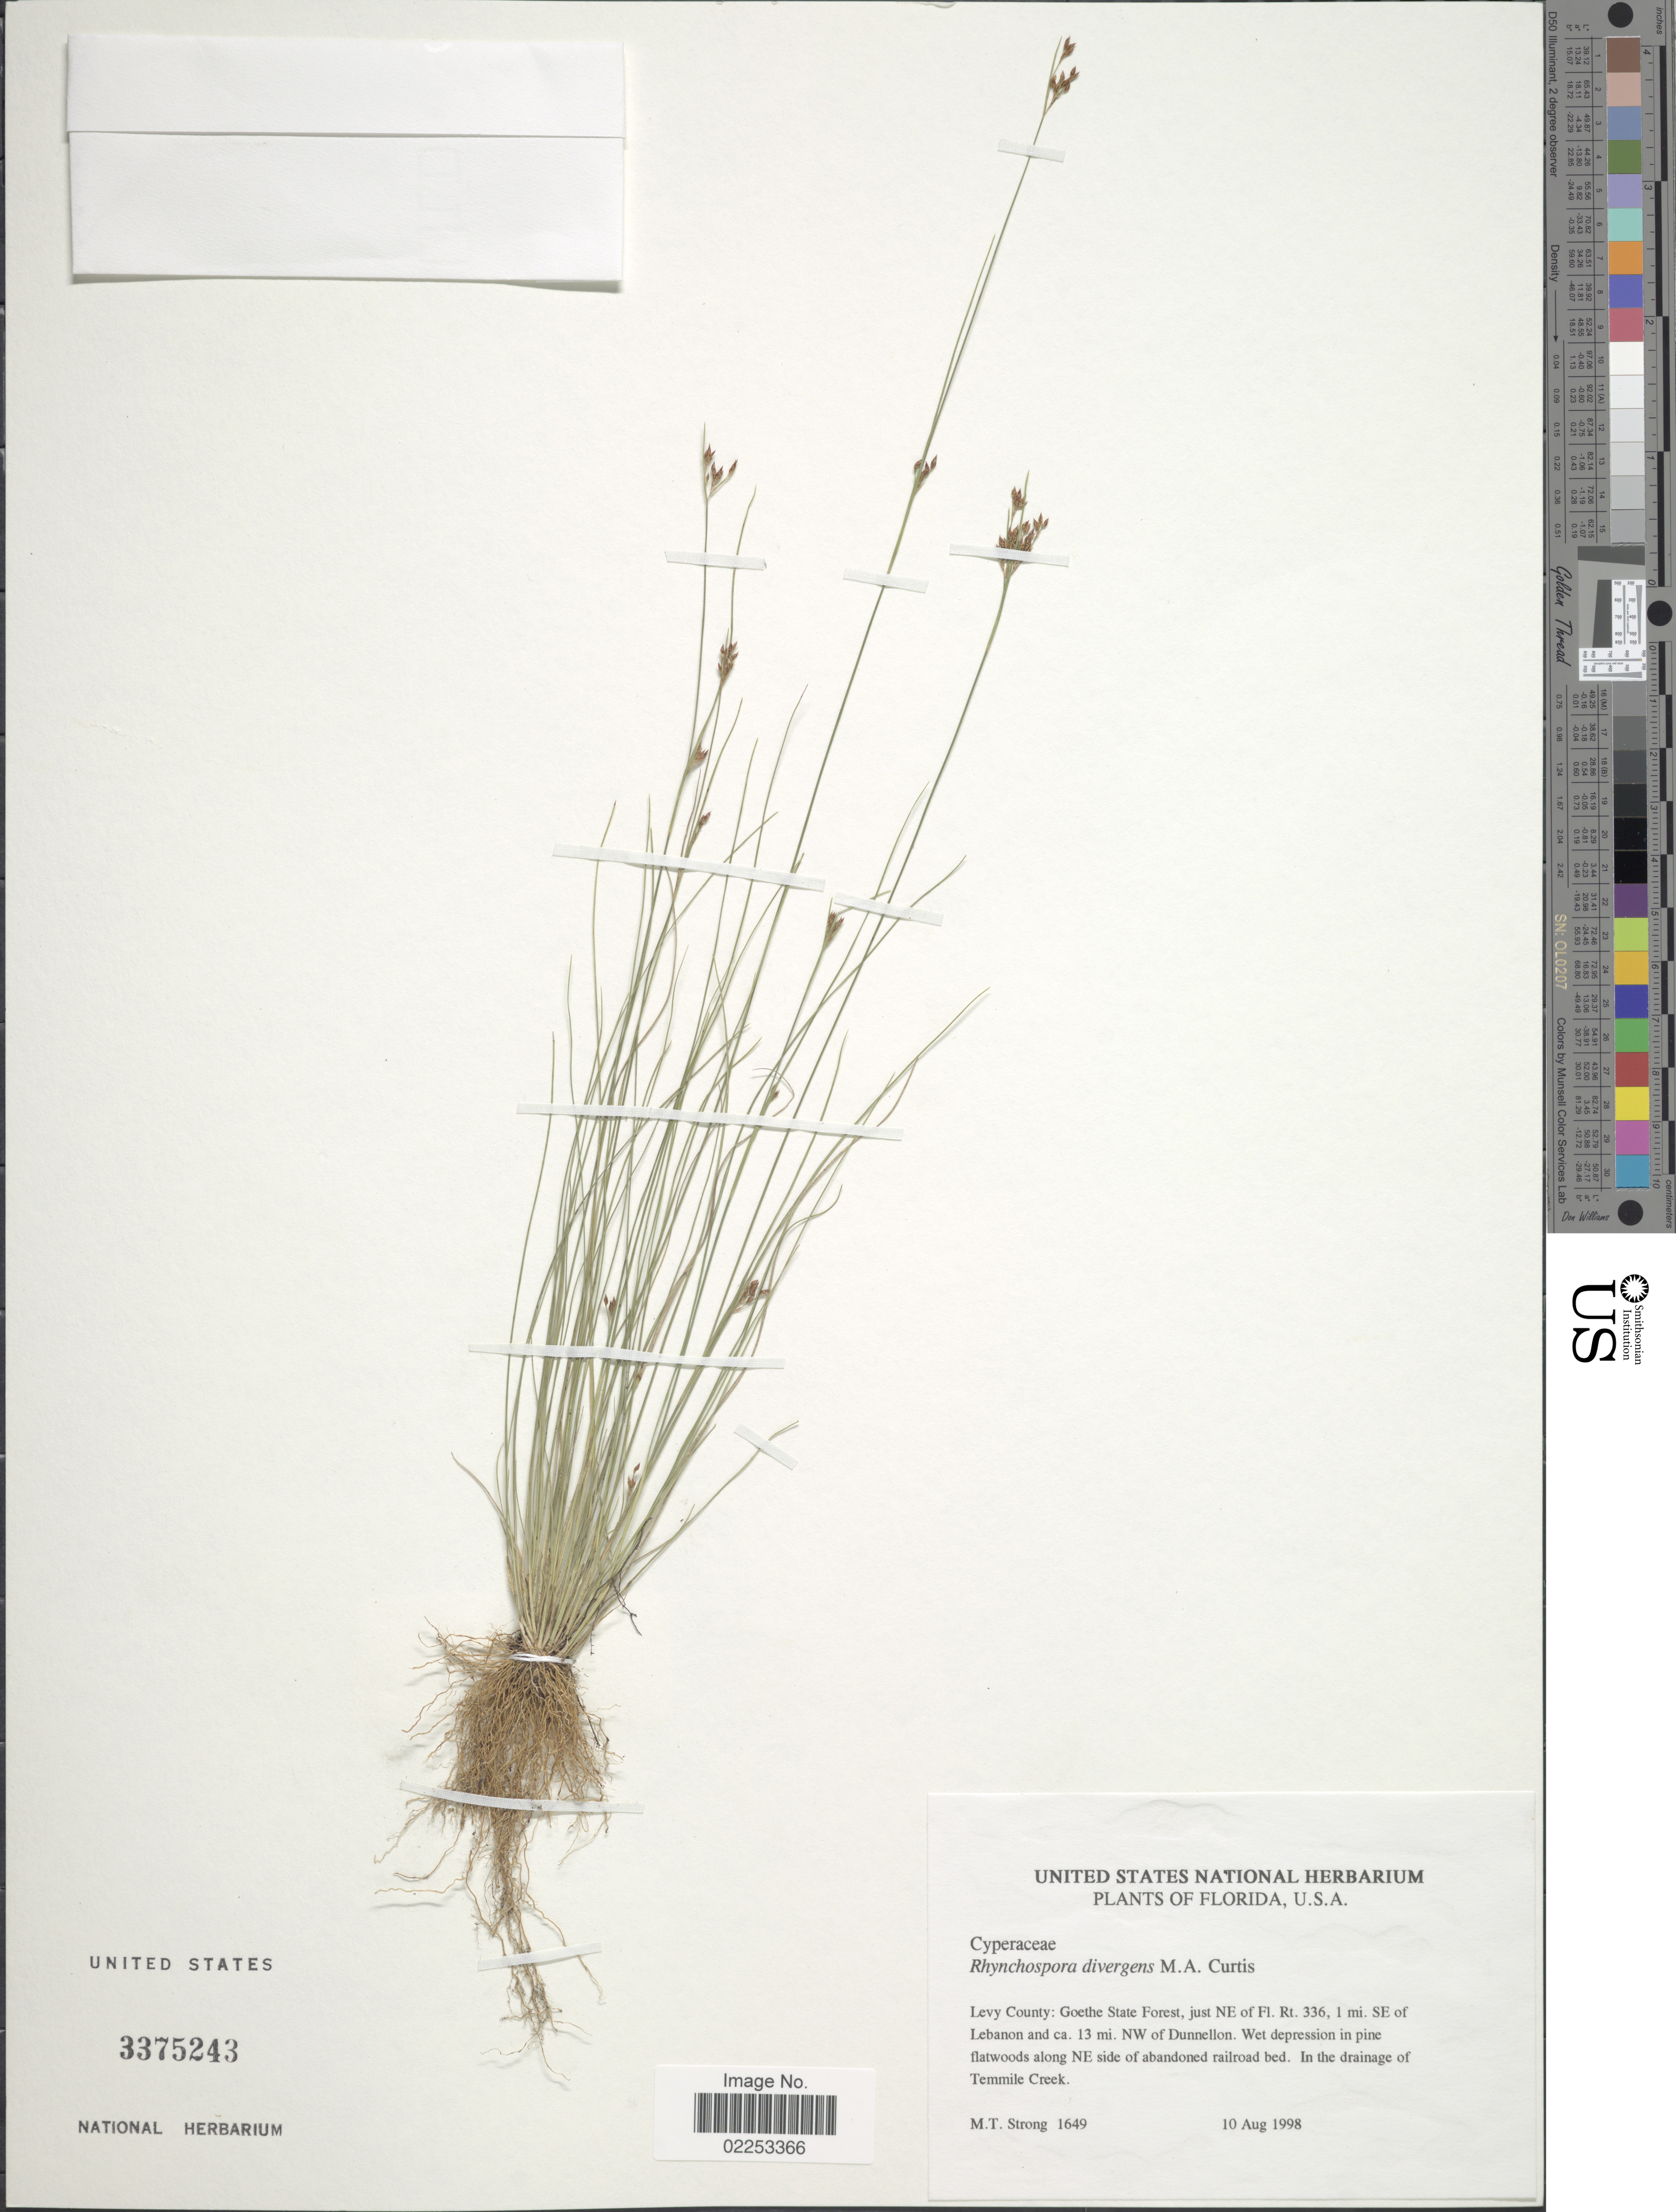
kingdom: Plantae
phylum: Tracheophyta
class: Liliopsida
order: Poales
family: Cyperaceae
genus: Rhynchospora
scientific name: Rhynchospora divergens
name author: Chapm. ex M.A. Curtis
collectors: M. T. Strong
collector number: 1649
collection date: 1998-08-10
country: United States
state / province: Florida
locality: Levy County: Goethe State Forest, just NE of Fl. Rt 336, 1 mi SE of Lebanon and ca 13 mi NW of Dunnellon. Wet depression in pine flatwoods along NE side of abandoned railroad bed. In the drainage of Temmile Creek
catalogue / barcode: US 3375243